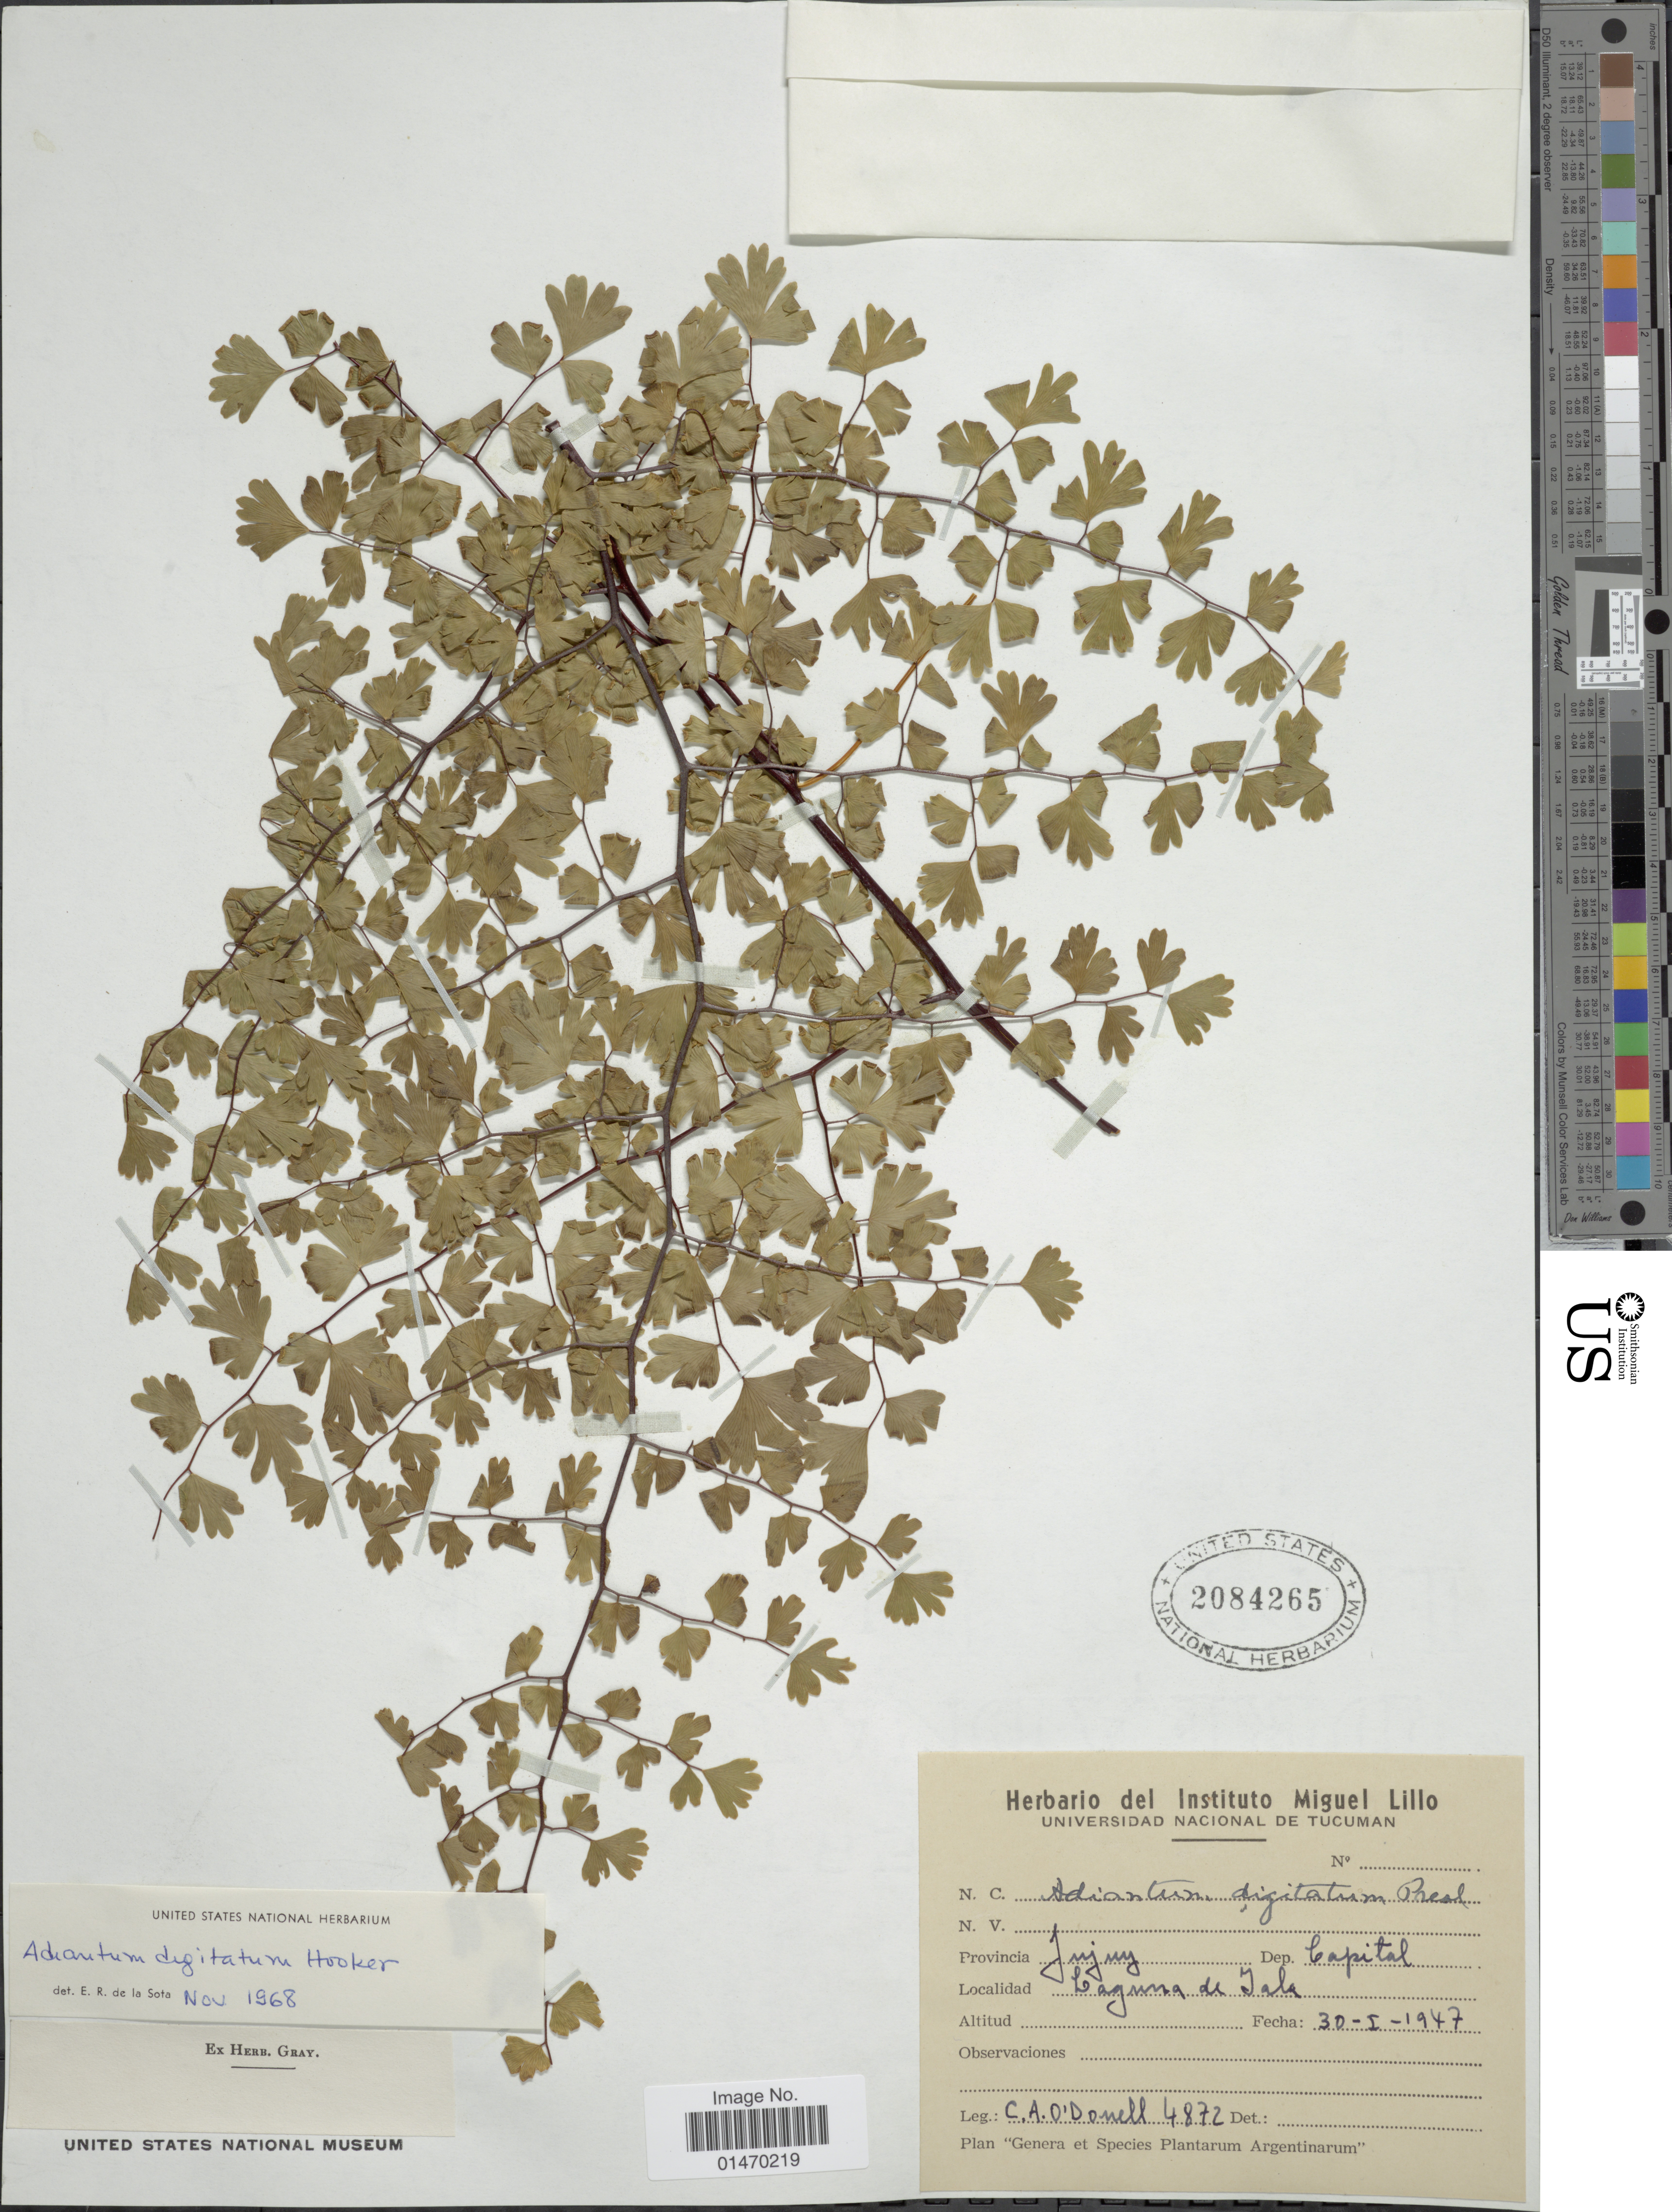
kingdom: Plantae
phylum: Tracheophyta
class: Polypodiopsida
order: Polypodiales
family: Pteridaceae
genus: Adiantum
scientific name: Adiantum digitatum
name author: Hook.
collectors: C. A. O'Donell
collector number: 4872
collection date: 1947-05-30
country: Argentina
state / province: Jujuy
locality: Capital, Laguna de Jala.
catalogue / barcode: US 2084265